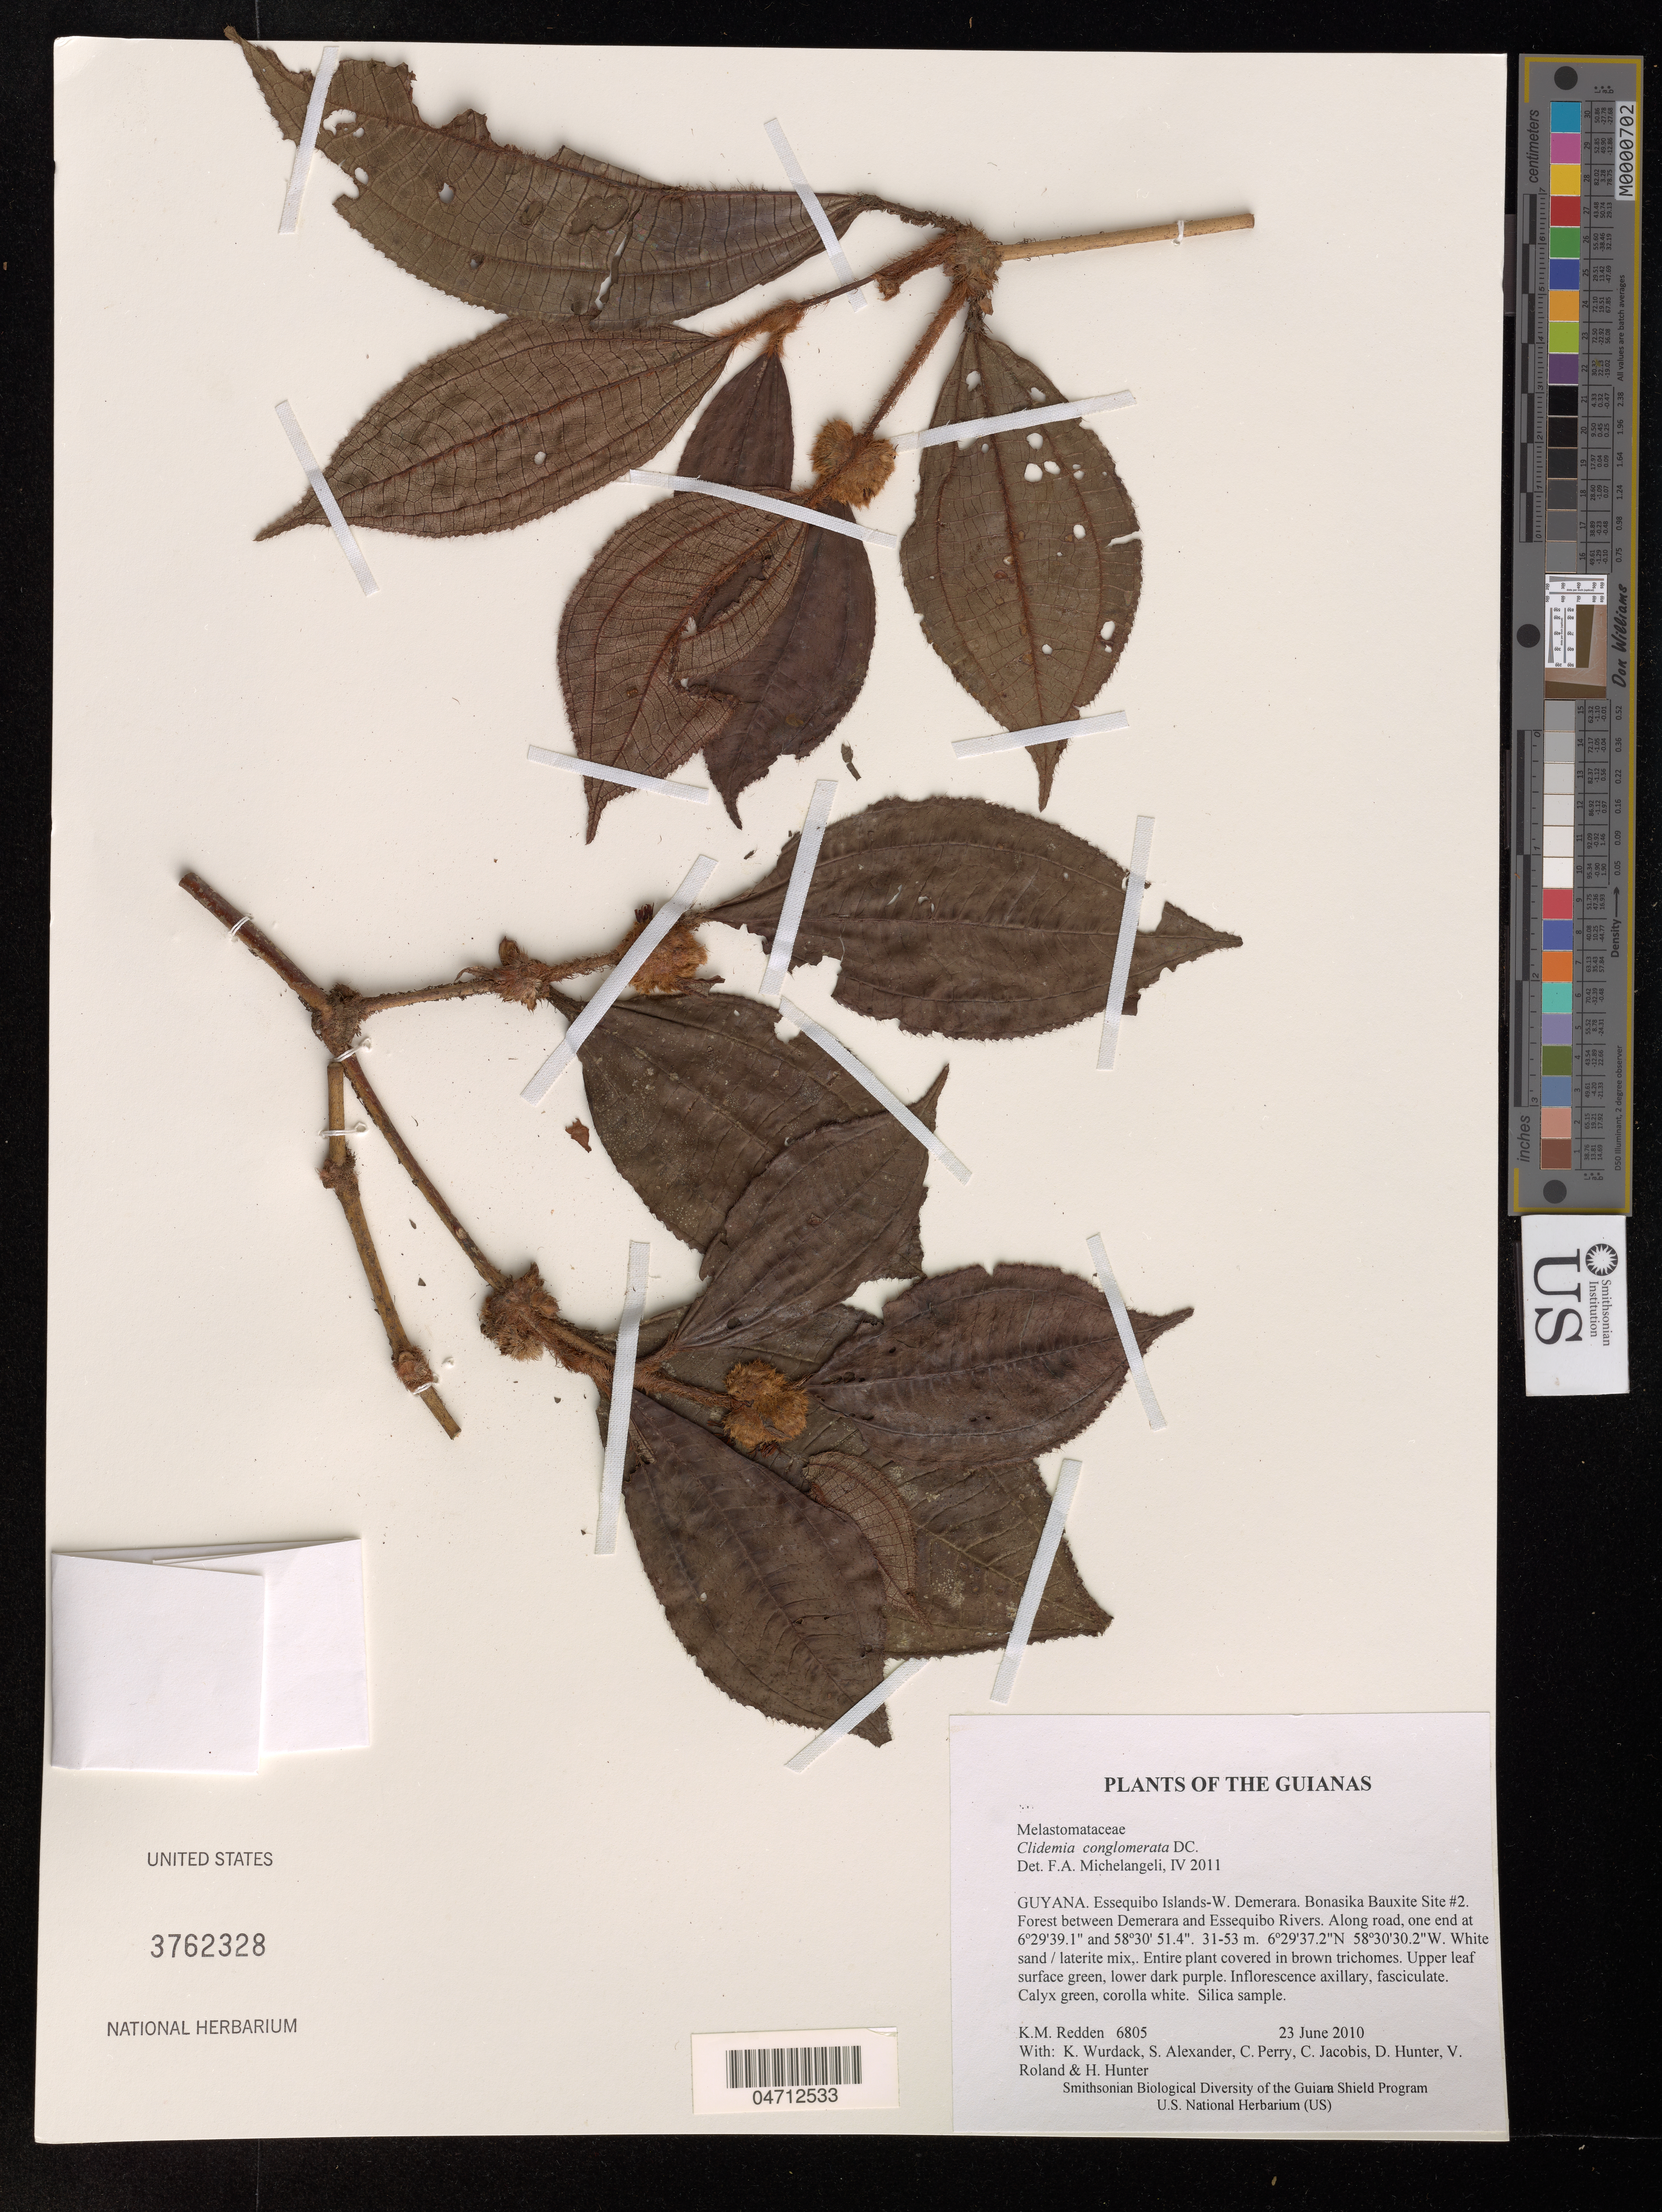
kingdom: Plantae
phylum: Tracheophyta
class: Magnoliopsida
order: Myrtales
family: Melastomataceae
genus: Clidemia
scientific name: Clidemia conglomerata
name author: DC.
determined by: Michelangeli, F. A.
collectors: K. M. Redden, K. Wurdack, S. N. Alexander, C. Perry, C. Jacobis, D. Hunter, V. Roland & H. Hunter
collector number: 6805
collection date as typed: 23 June 2010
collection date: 2010-06-23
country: Guyana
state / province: Essequibo Isl-W. Demerara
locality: Bonasika Bauxite Site #2. Forest between Demerara and Essequibo Rivers. Along road, one end at 6º29'39.1" and 58º30' 51.4"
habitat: White sand / laterite mix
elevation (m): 31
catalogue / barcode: US 3762328